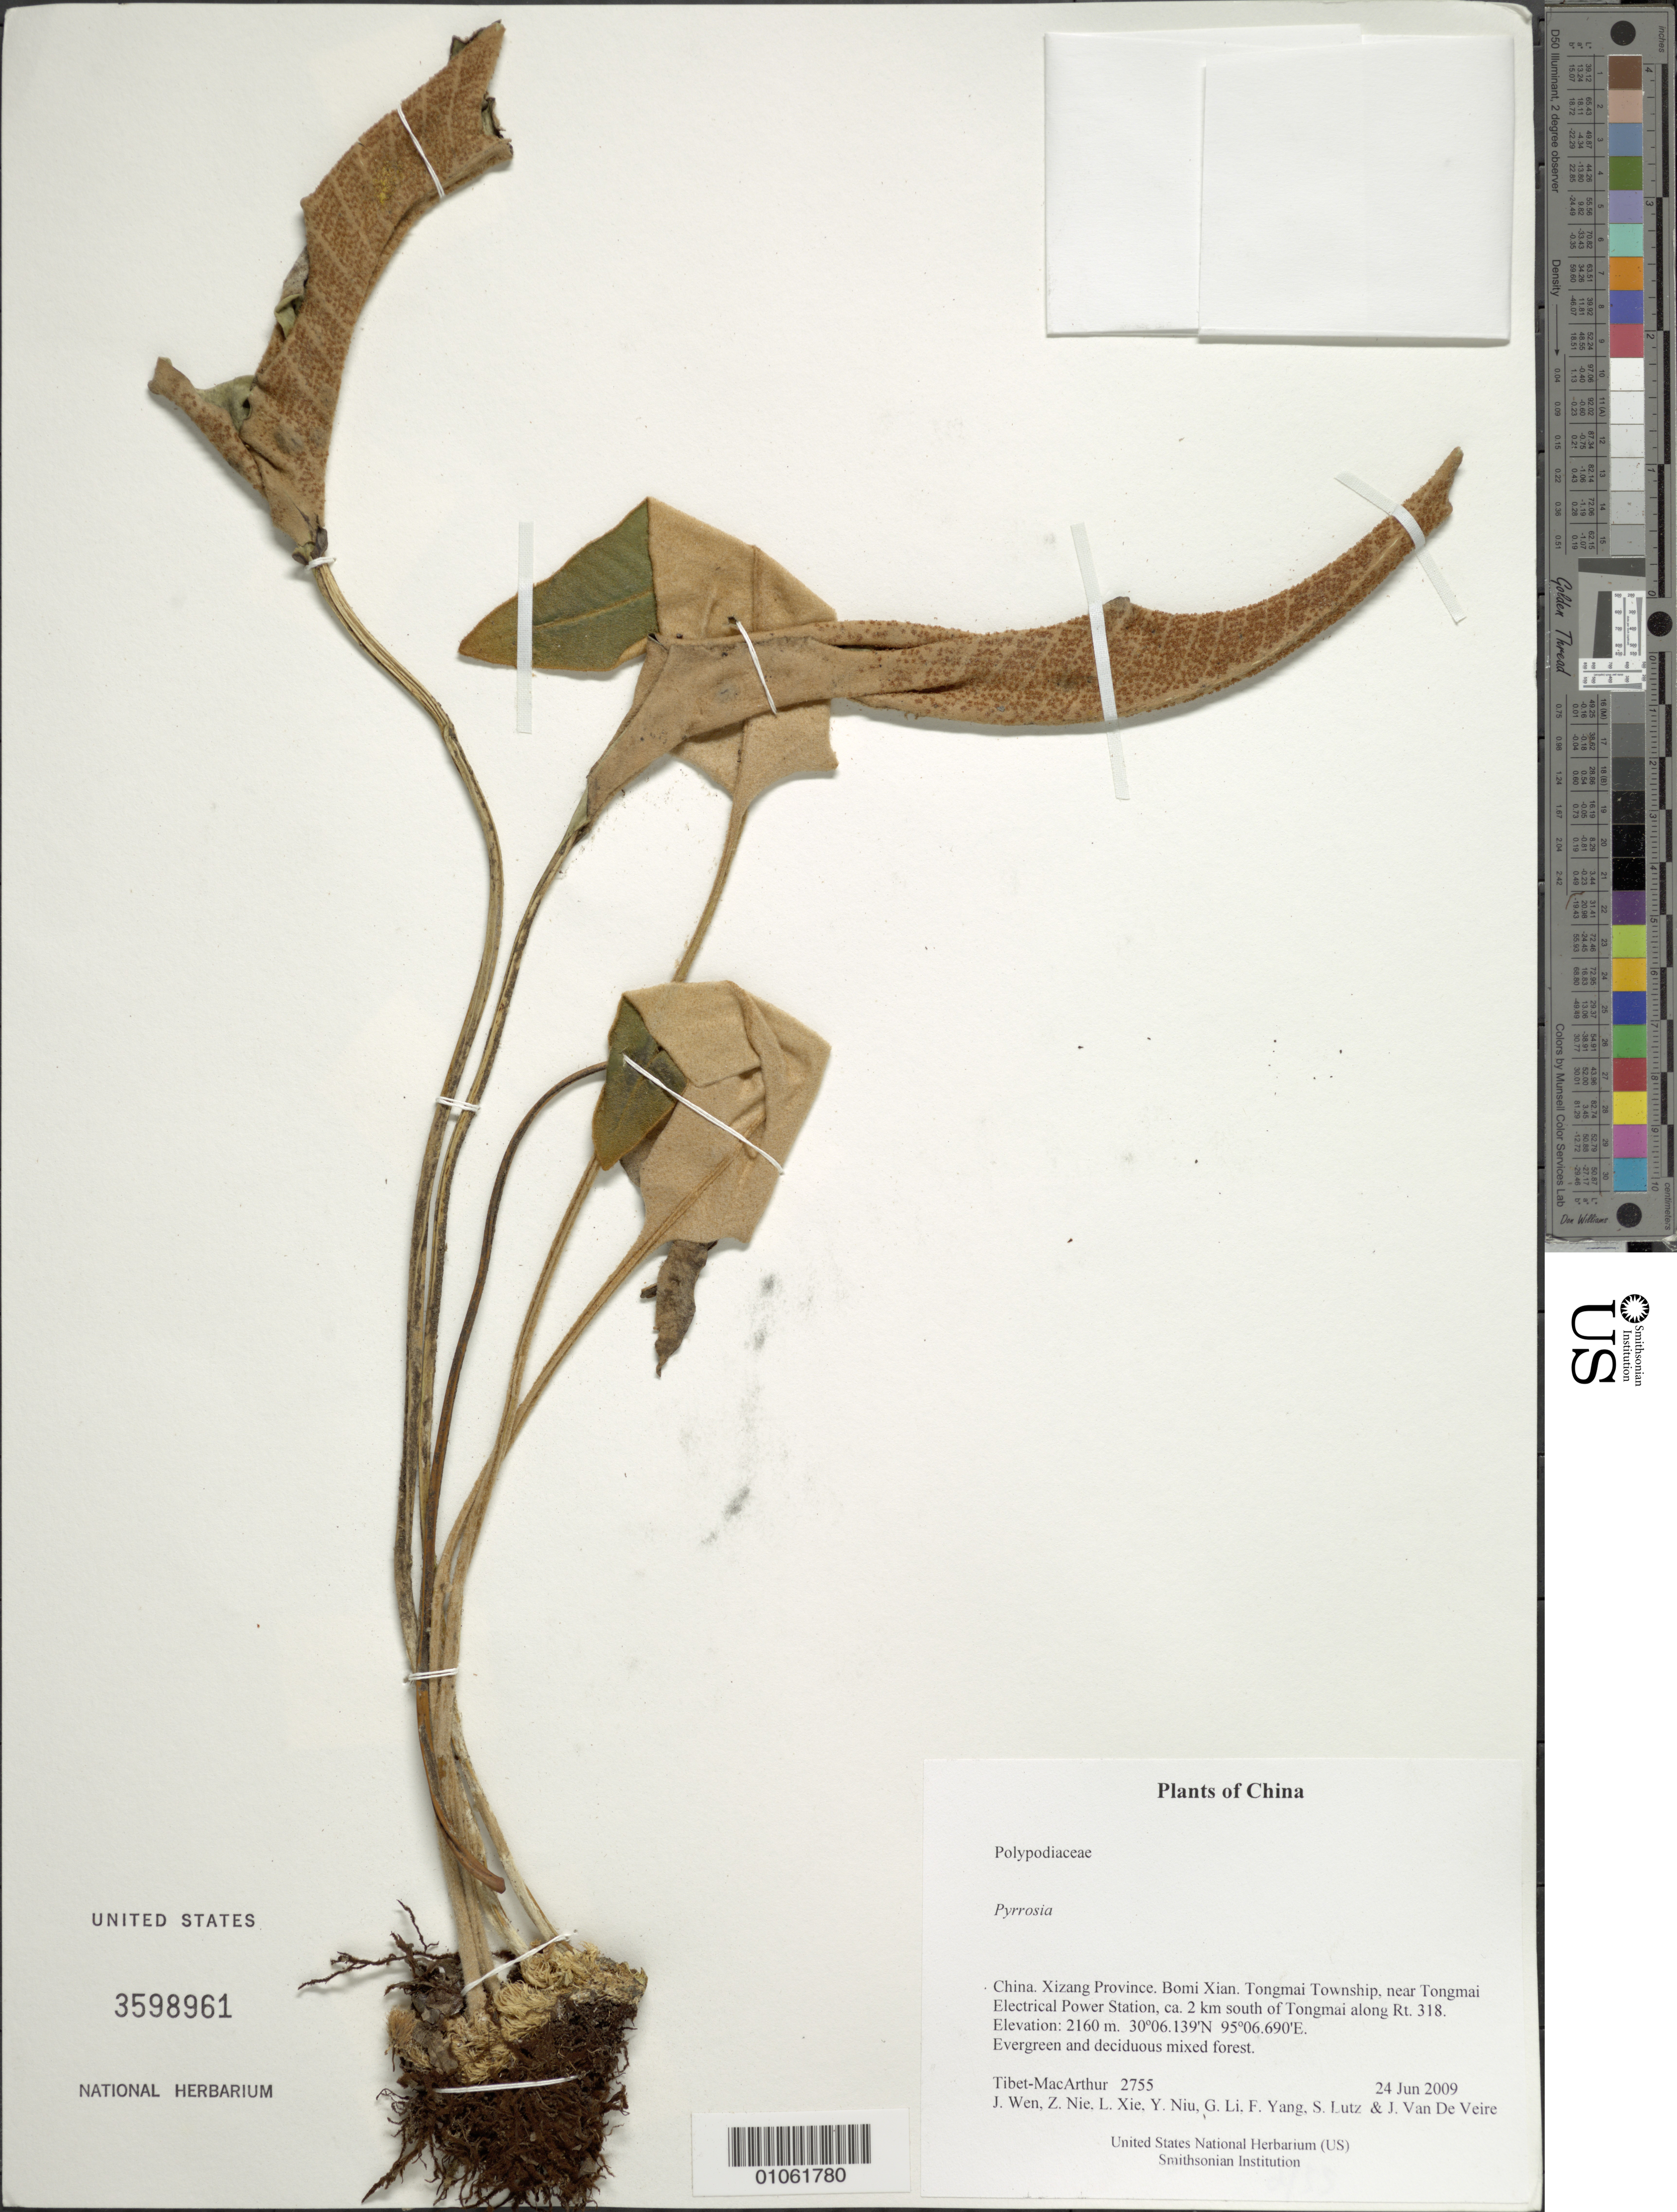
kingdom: Plantae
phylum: Tracheophyta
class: Polypodiopsida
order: Polypodiales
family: Polypodiaceae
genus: Pyrrosia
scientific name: Pyrrosia sp.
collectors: Tibet-MacArthur, J. Wen, Z. Nie, L. Xie, Y. Niu, G. Li, F. Yang, S. Lutz & J. Van De Veire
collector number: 2755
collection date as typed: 24 Jun 2009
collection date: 2009-06-24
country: China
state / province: Xizang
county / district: Bomi Xian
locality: Tongmai Township, near Tongmai Electrical Power Station, ca. 2 km south of Tongmai along Rt. 318.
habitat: Evergreen and deciduous mixed forest.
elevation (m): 2160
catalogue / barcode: US 3598961